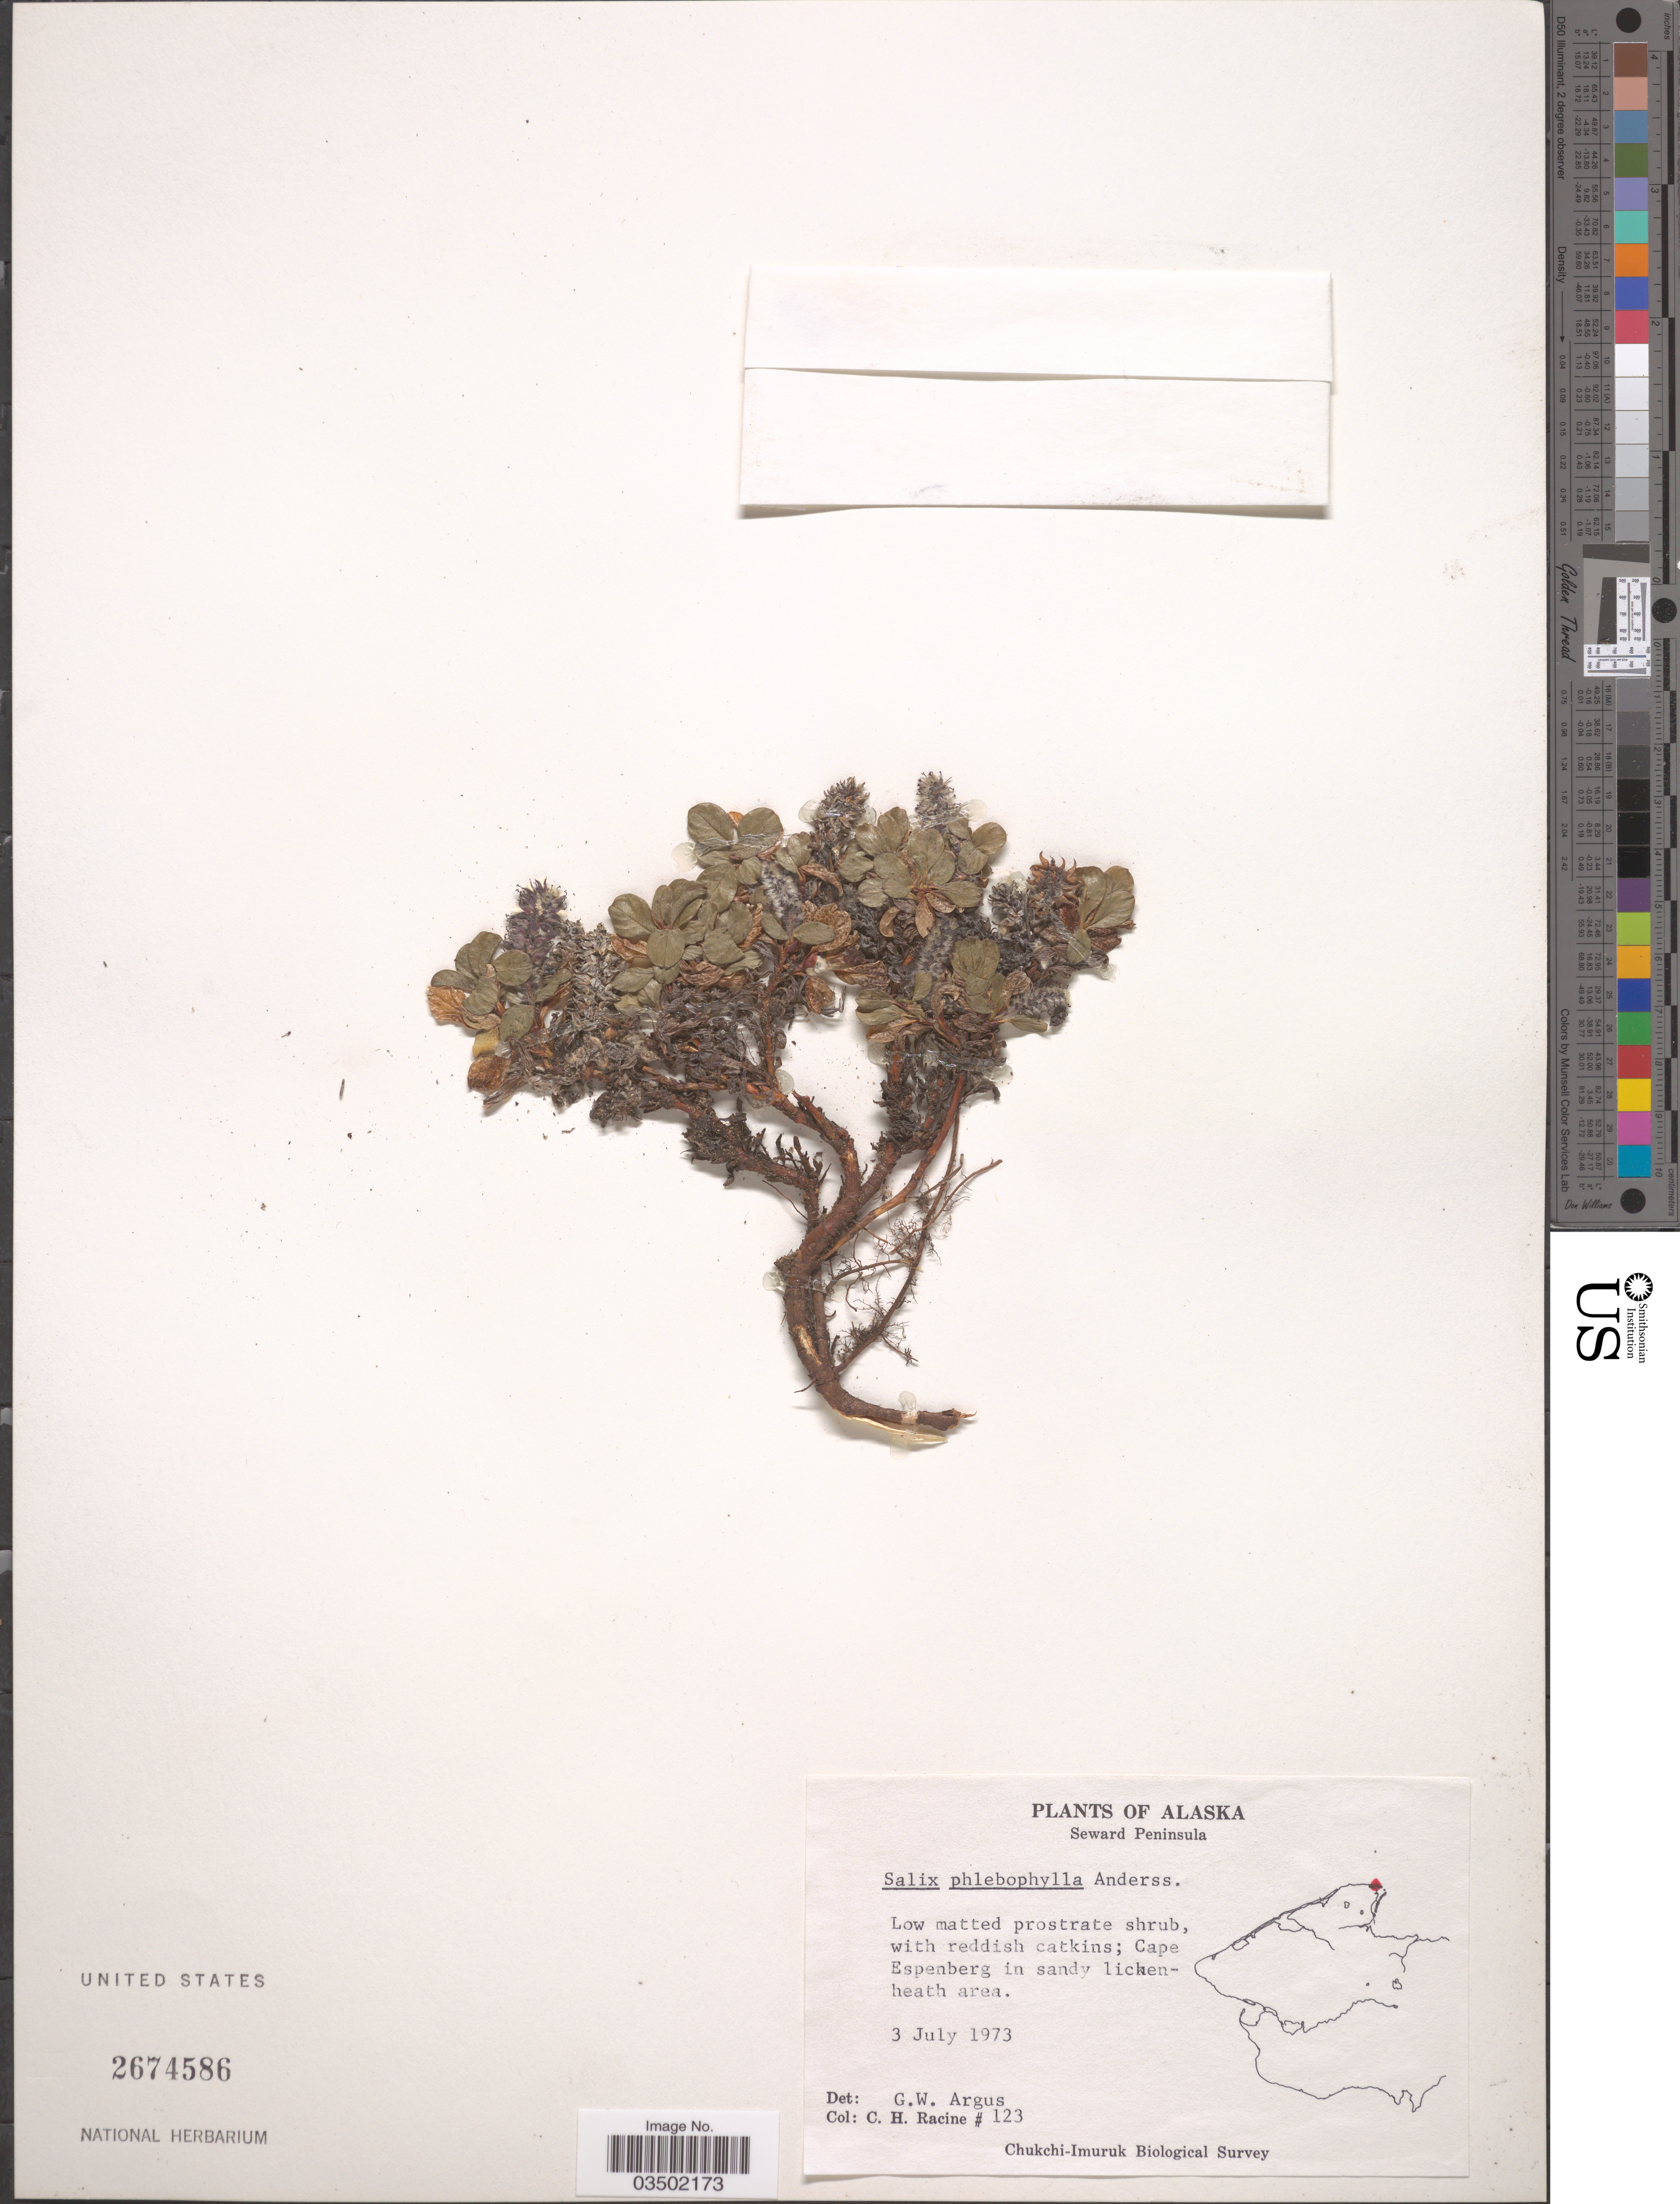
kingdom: Plantae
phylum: Tracheophyta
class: Magnoliopsida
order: Malpighiales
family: Salicaceae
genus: Salix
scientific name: Salix phlebophylla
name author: Andersson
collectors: C. Racine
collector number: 123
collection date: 1973-07-03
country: United States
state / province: Alaska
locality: Seward Peninsula. Cape Espenberg in sandy lichenheath area.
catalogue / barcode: US 2674586